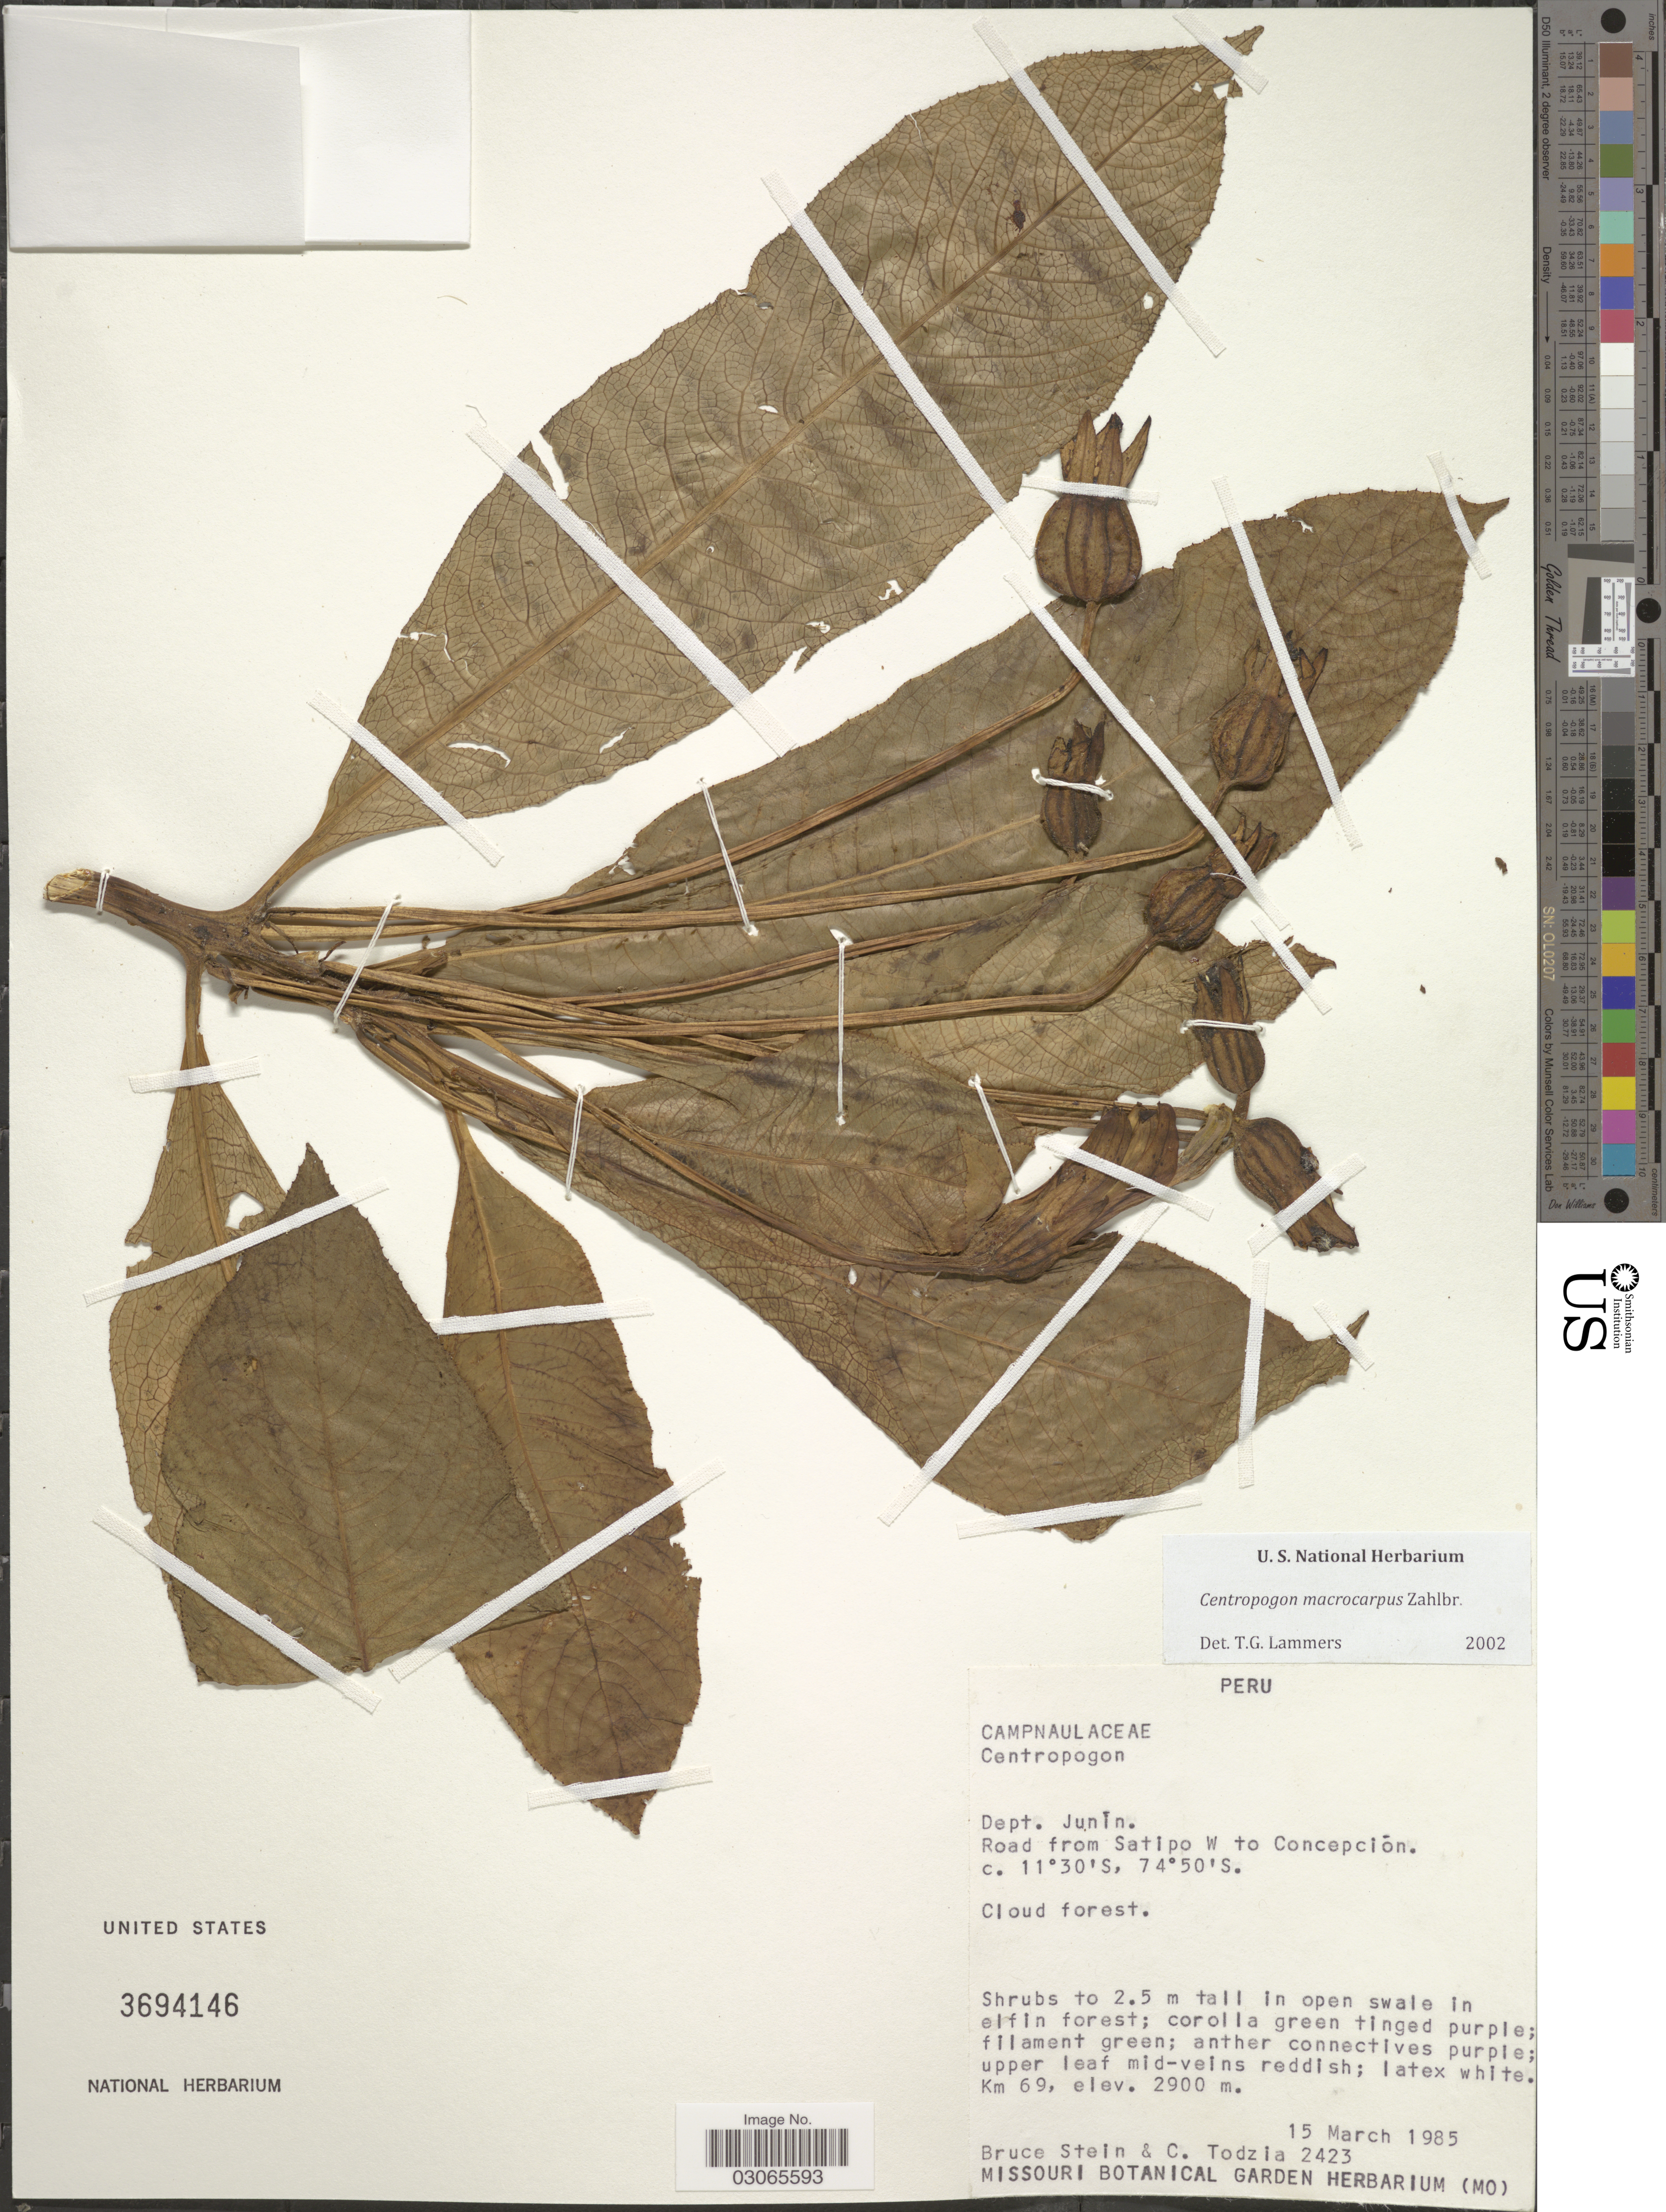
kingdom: Plantae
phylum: Tracheophyta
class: Magnoliopsida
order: Asterales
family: Campanulaceae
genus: Centropogon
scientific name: Centropogon macrocarpus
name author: Zahlbr.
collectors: B. A. Stein & C. A. Todzia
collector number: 2423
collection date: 1985-03-15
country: Peru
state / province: Junín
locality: Dept. Junín. Road from Satipo W to Concepción.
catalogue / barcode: US 3694146